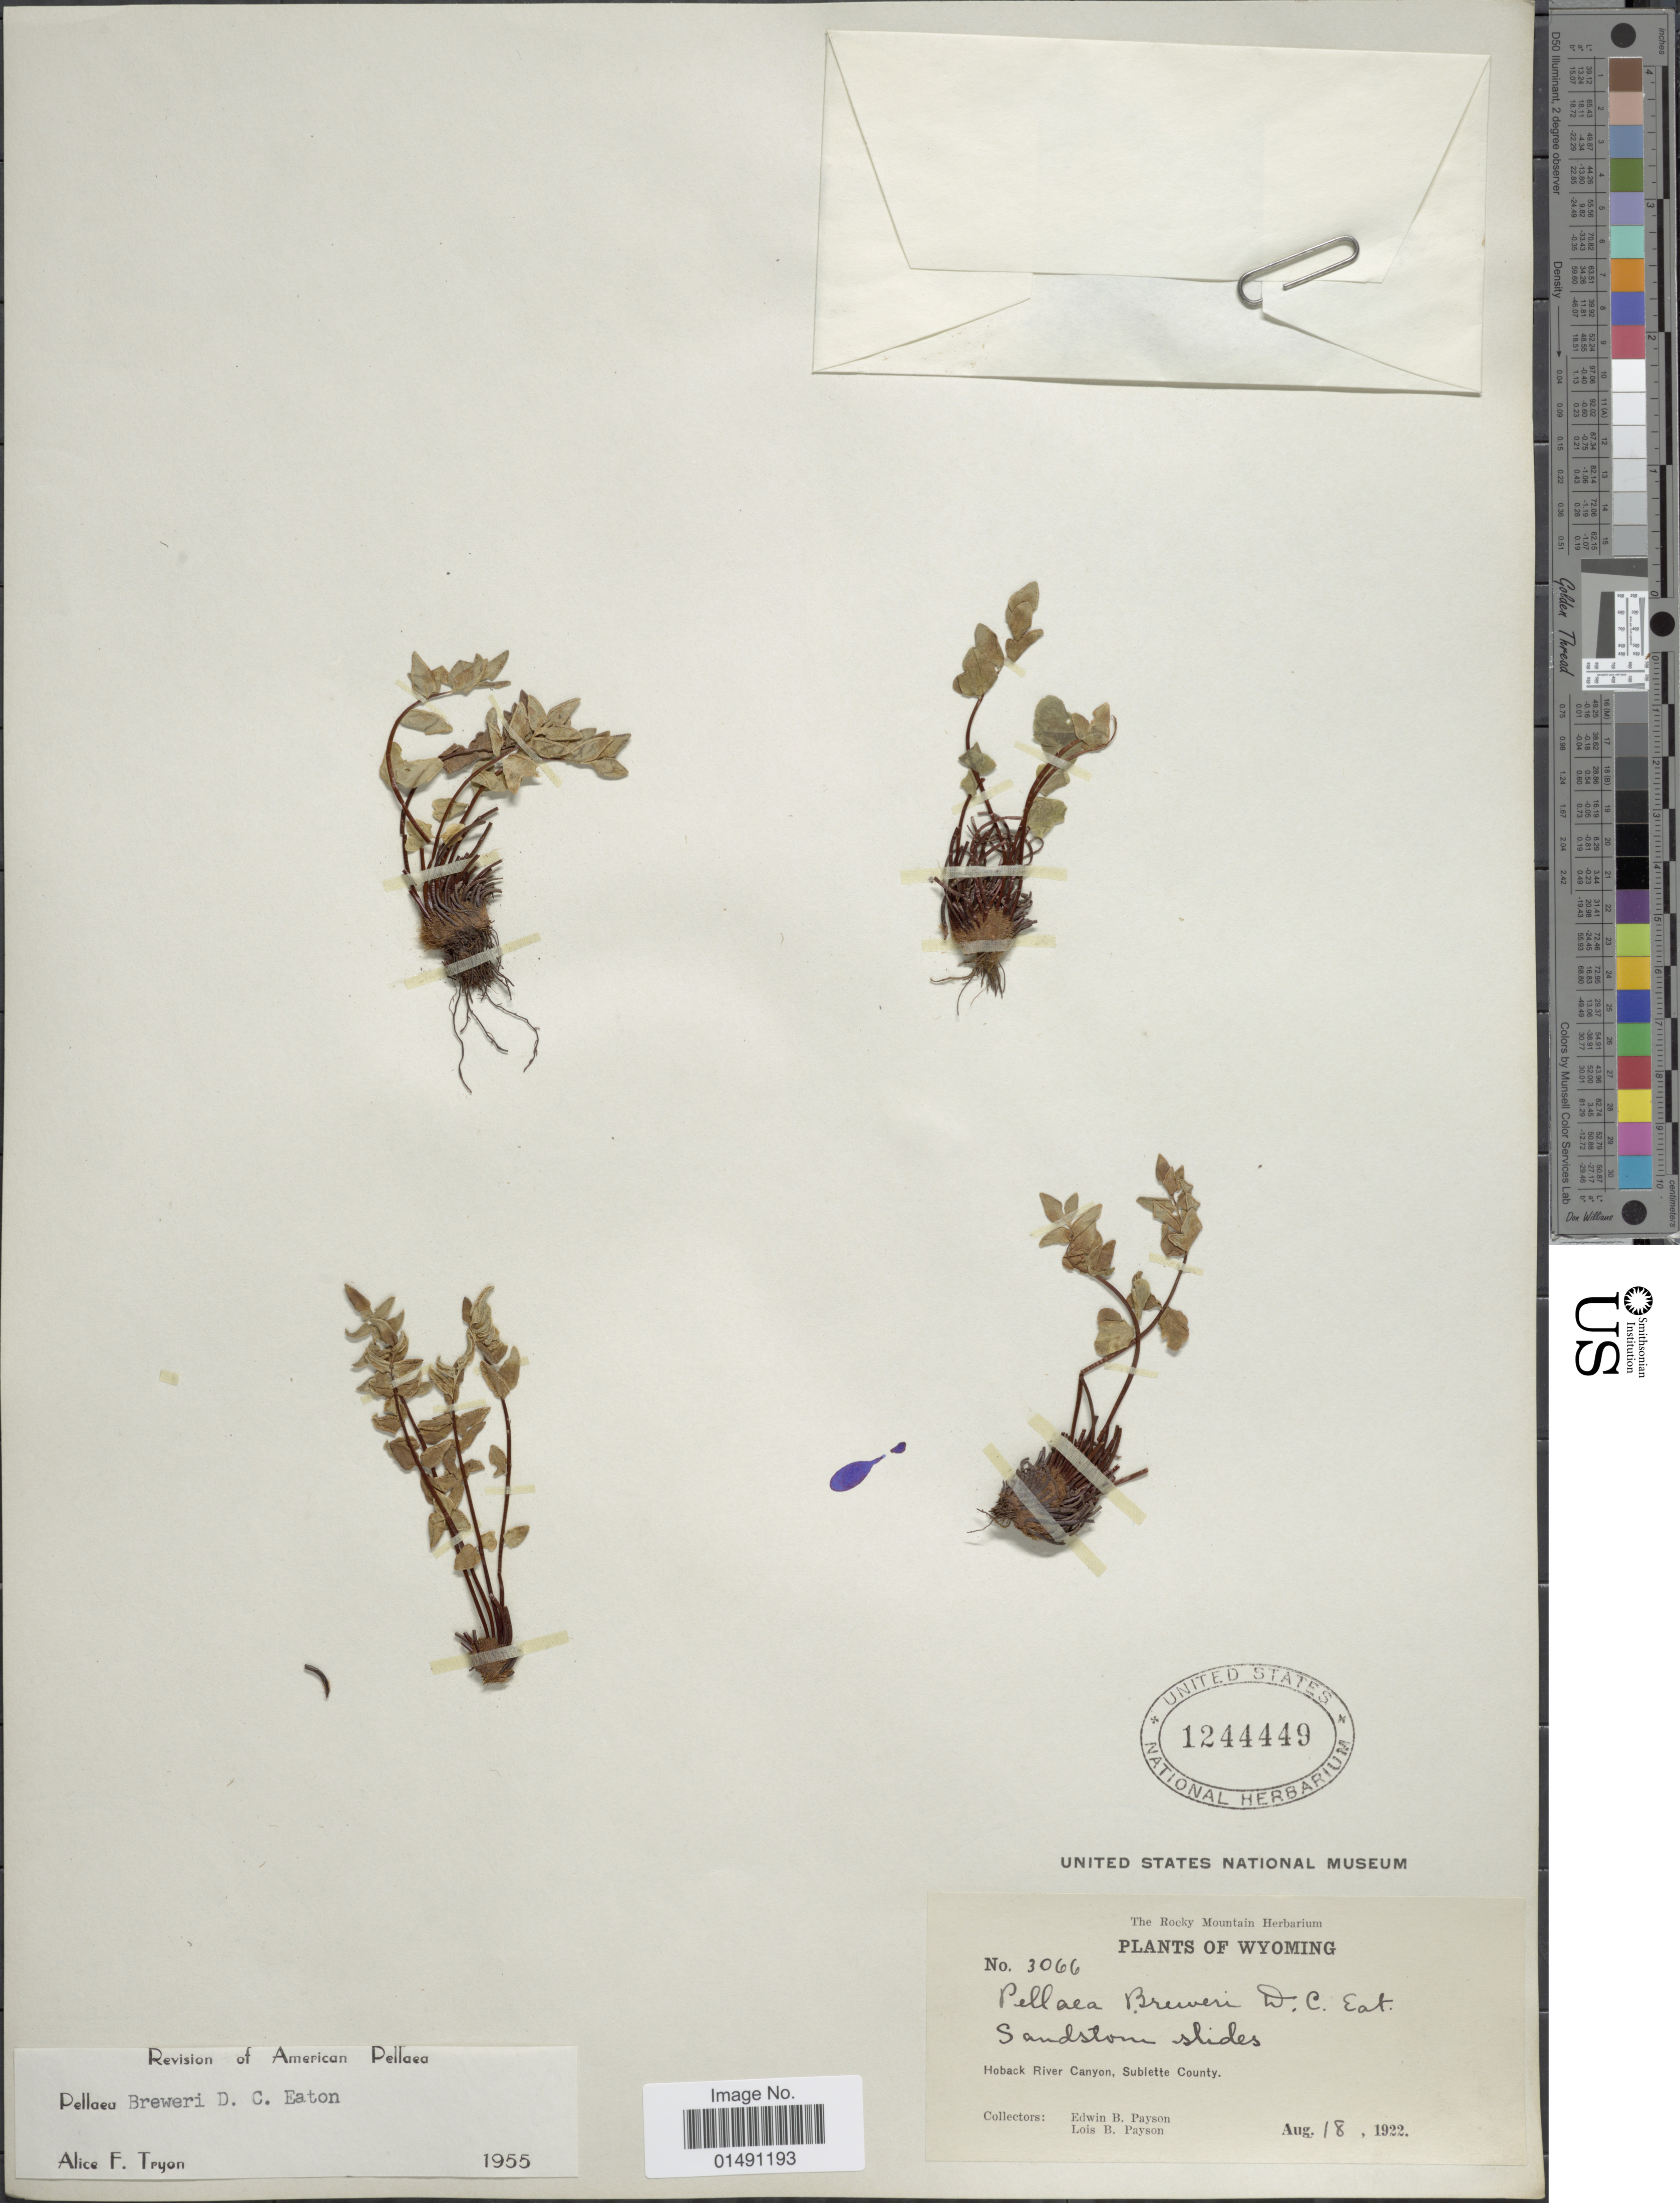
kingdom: Plantae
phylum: Tracheophyta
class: Polypodiopsida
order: Polypodiales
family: Pteridaceae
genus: Pellaea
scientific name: Pellaea breweri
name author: D.C. Eaton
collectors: E. B. Payson & L. Payson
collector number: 3066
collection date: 1922-08-18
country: United States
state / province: Wyoming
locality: Hoback River Canyon, Sublette County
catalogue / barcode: US 1244449